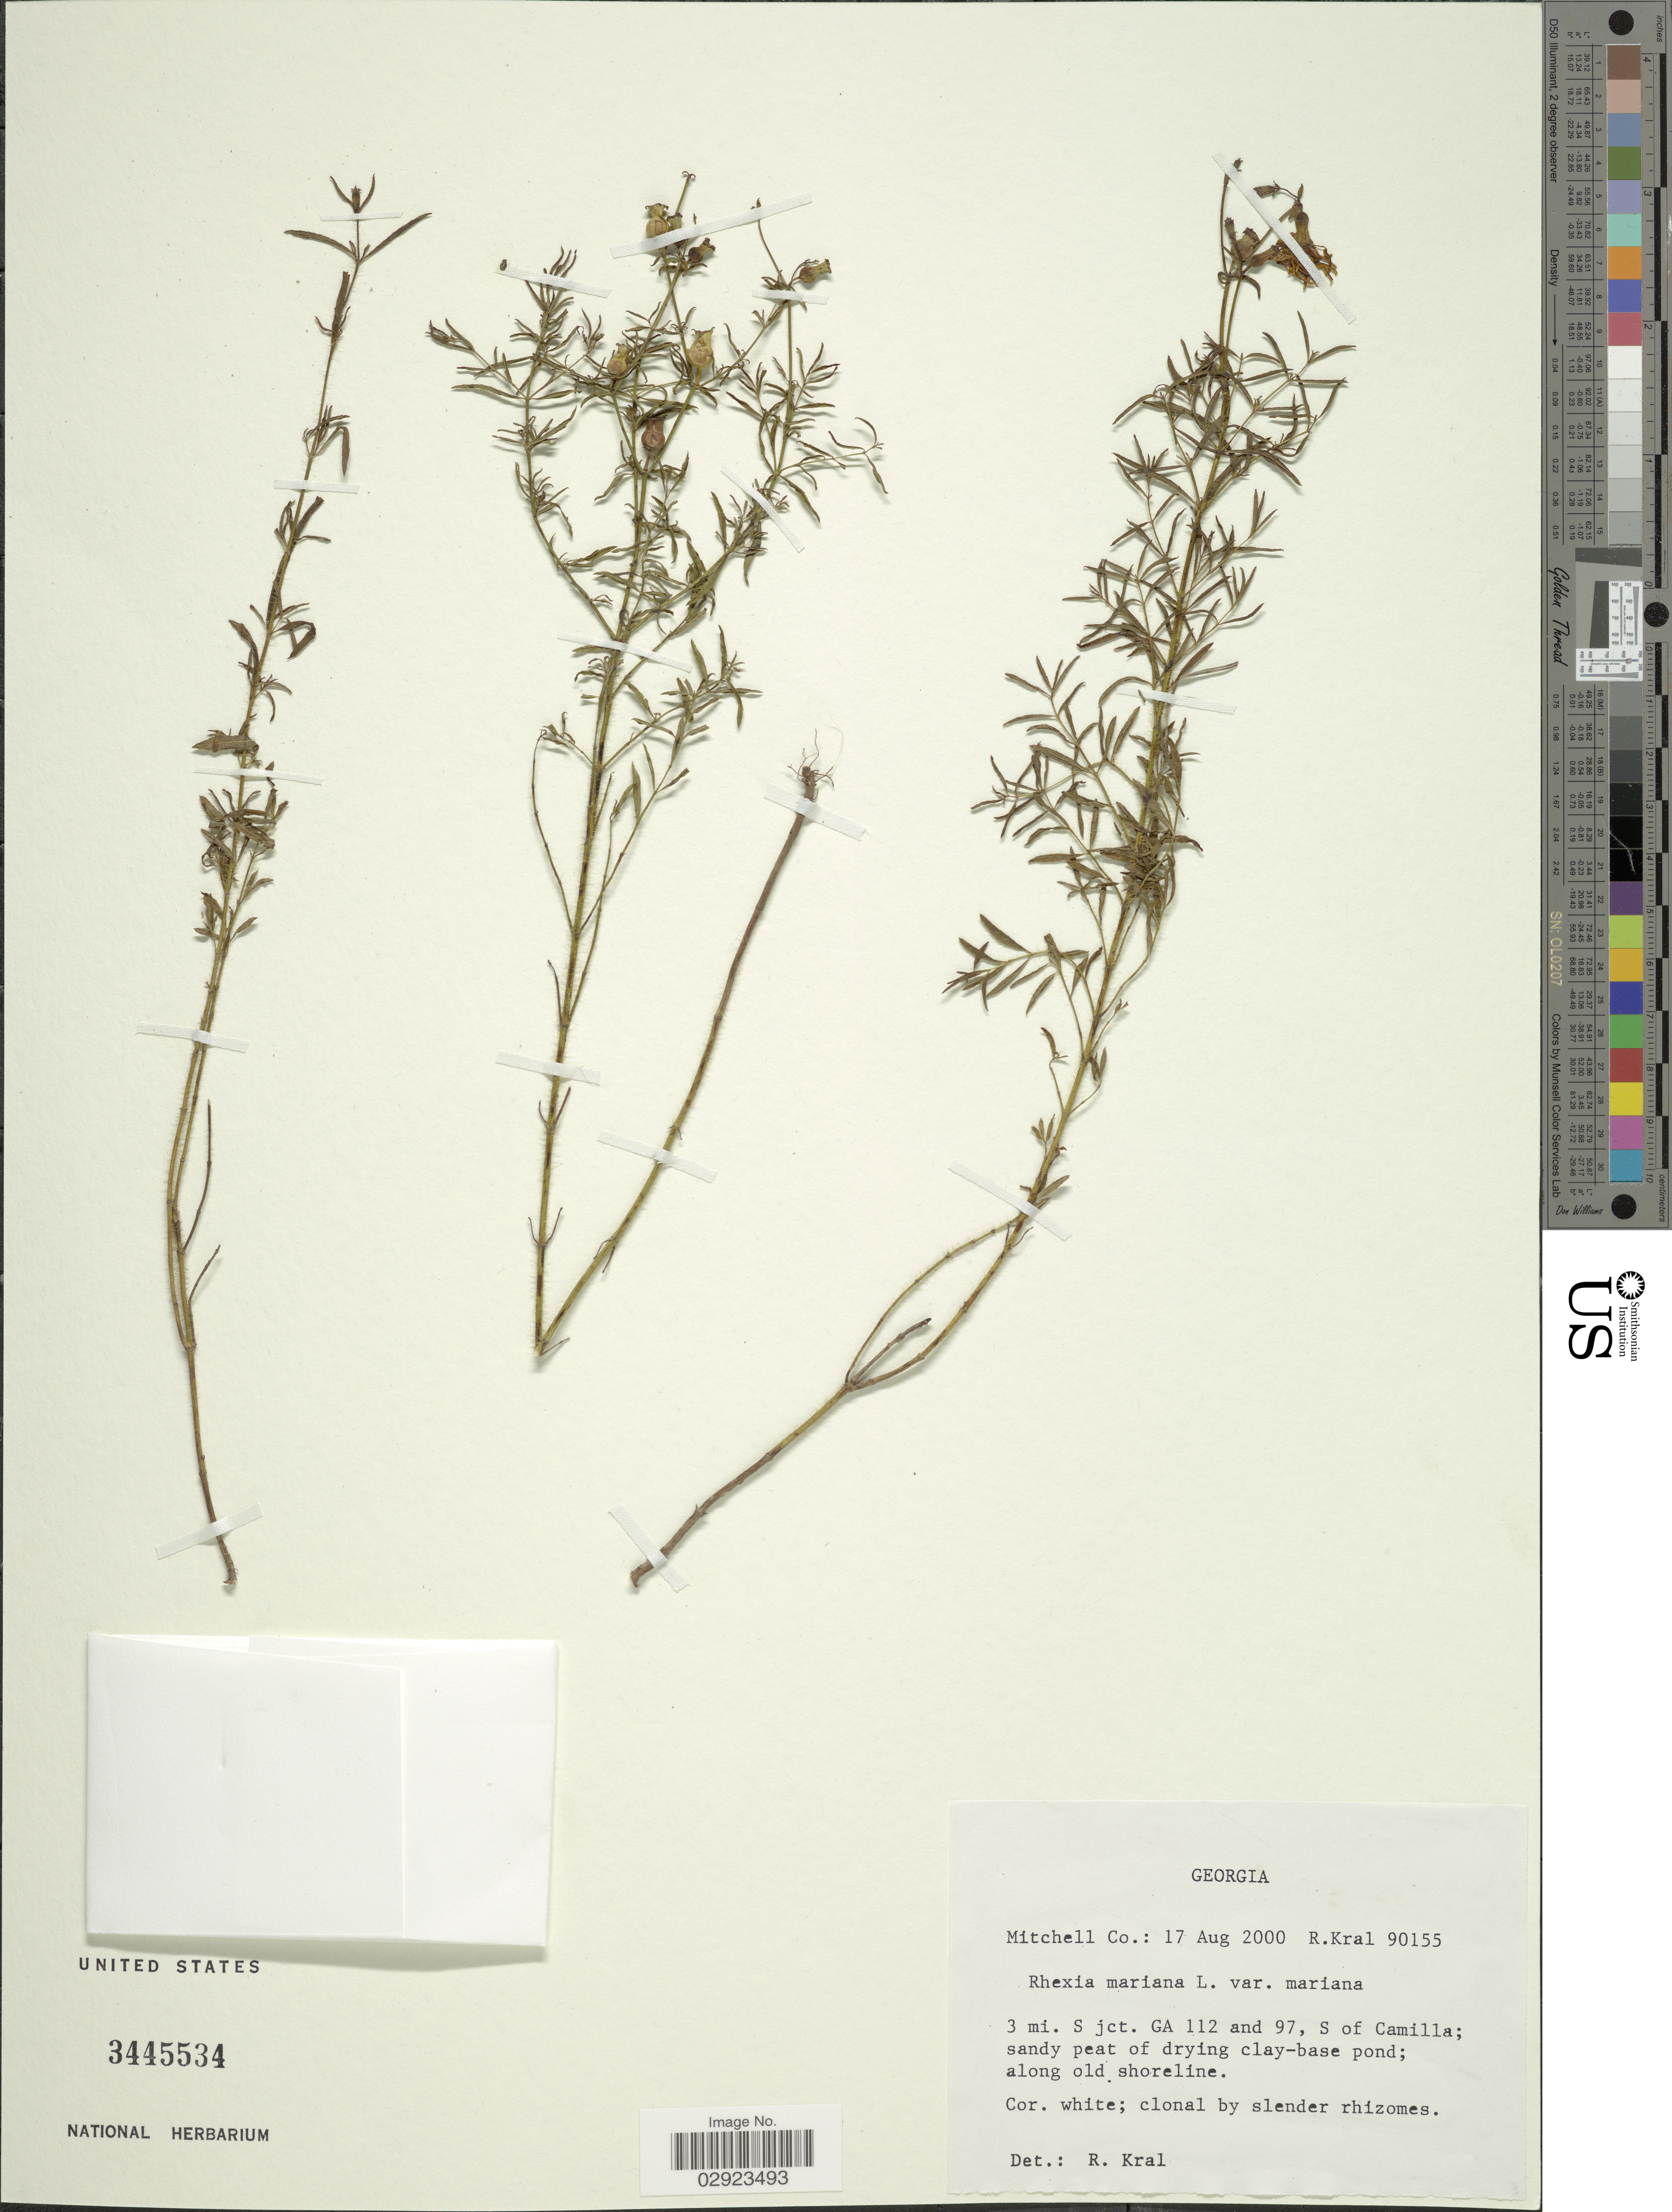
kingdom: Plantae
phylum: Tracheophyta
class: Magnoliopsida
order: Myrtales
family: Melastomataceae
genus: Rhexia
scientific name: Rhexia mariana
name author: L.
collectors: R. Kral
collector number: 90155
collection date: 2000-08-17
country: United States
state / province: Georgia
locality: Mitchell Co. 3 mi. S jct. GA 112 and 97, S of Camilla.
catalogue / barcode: US 3445534